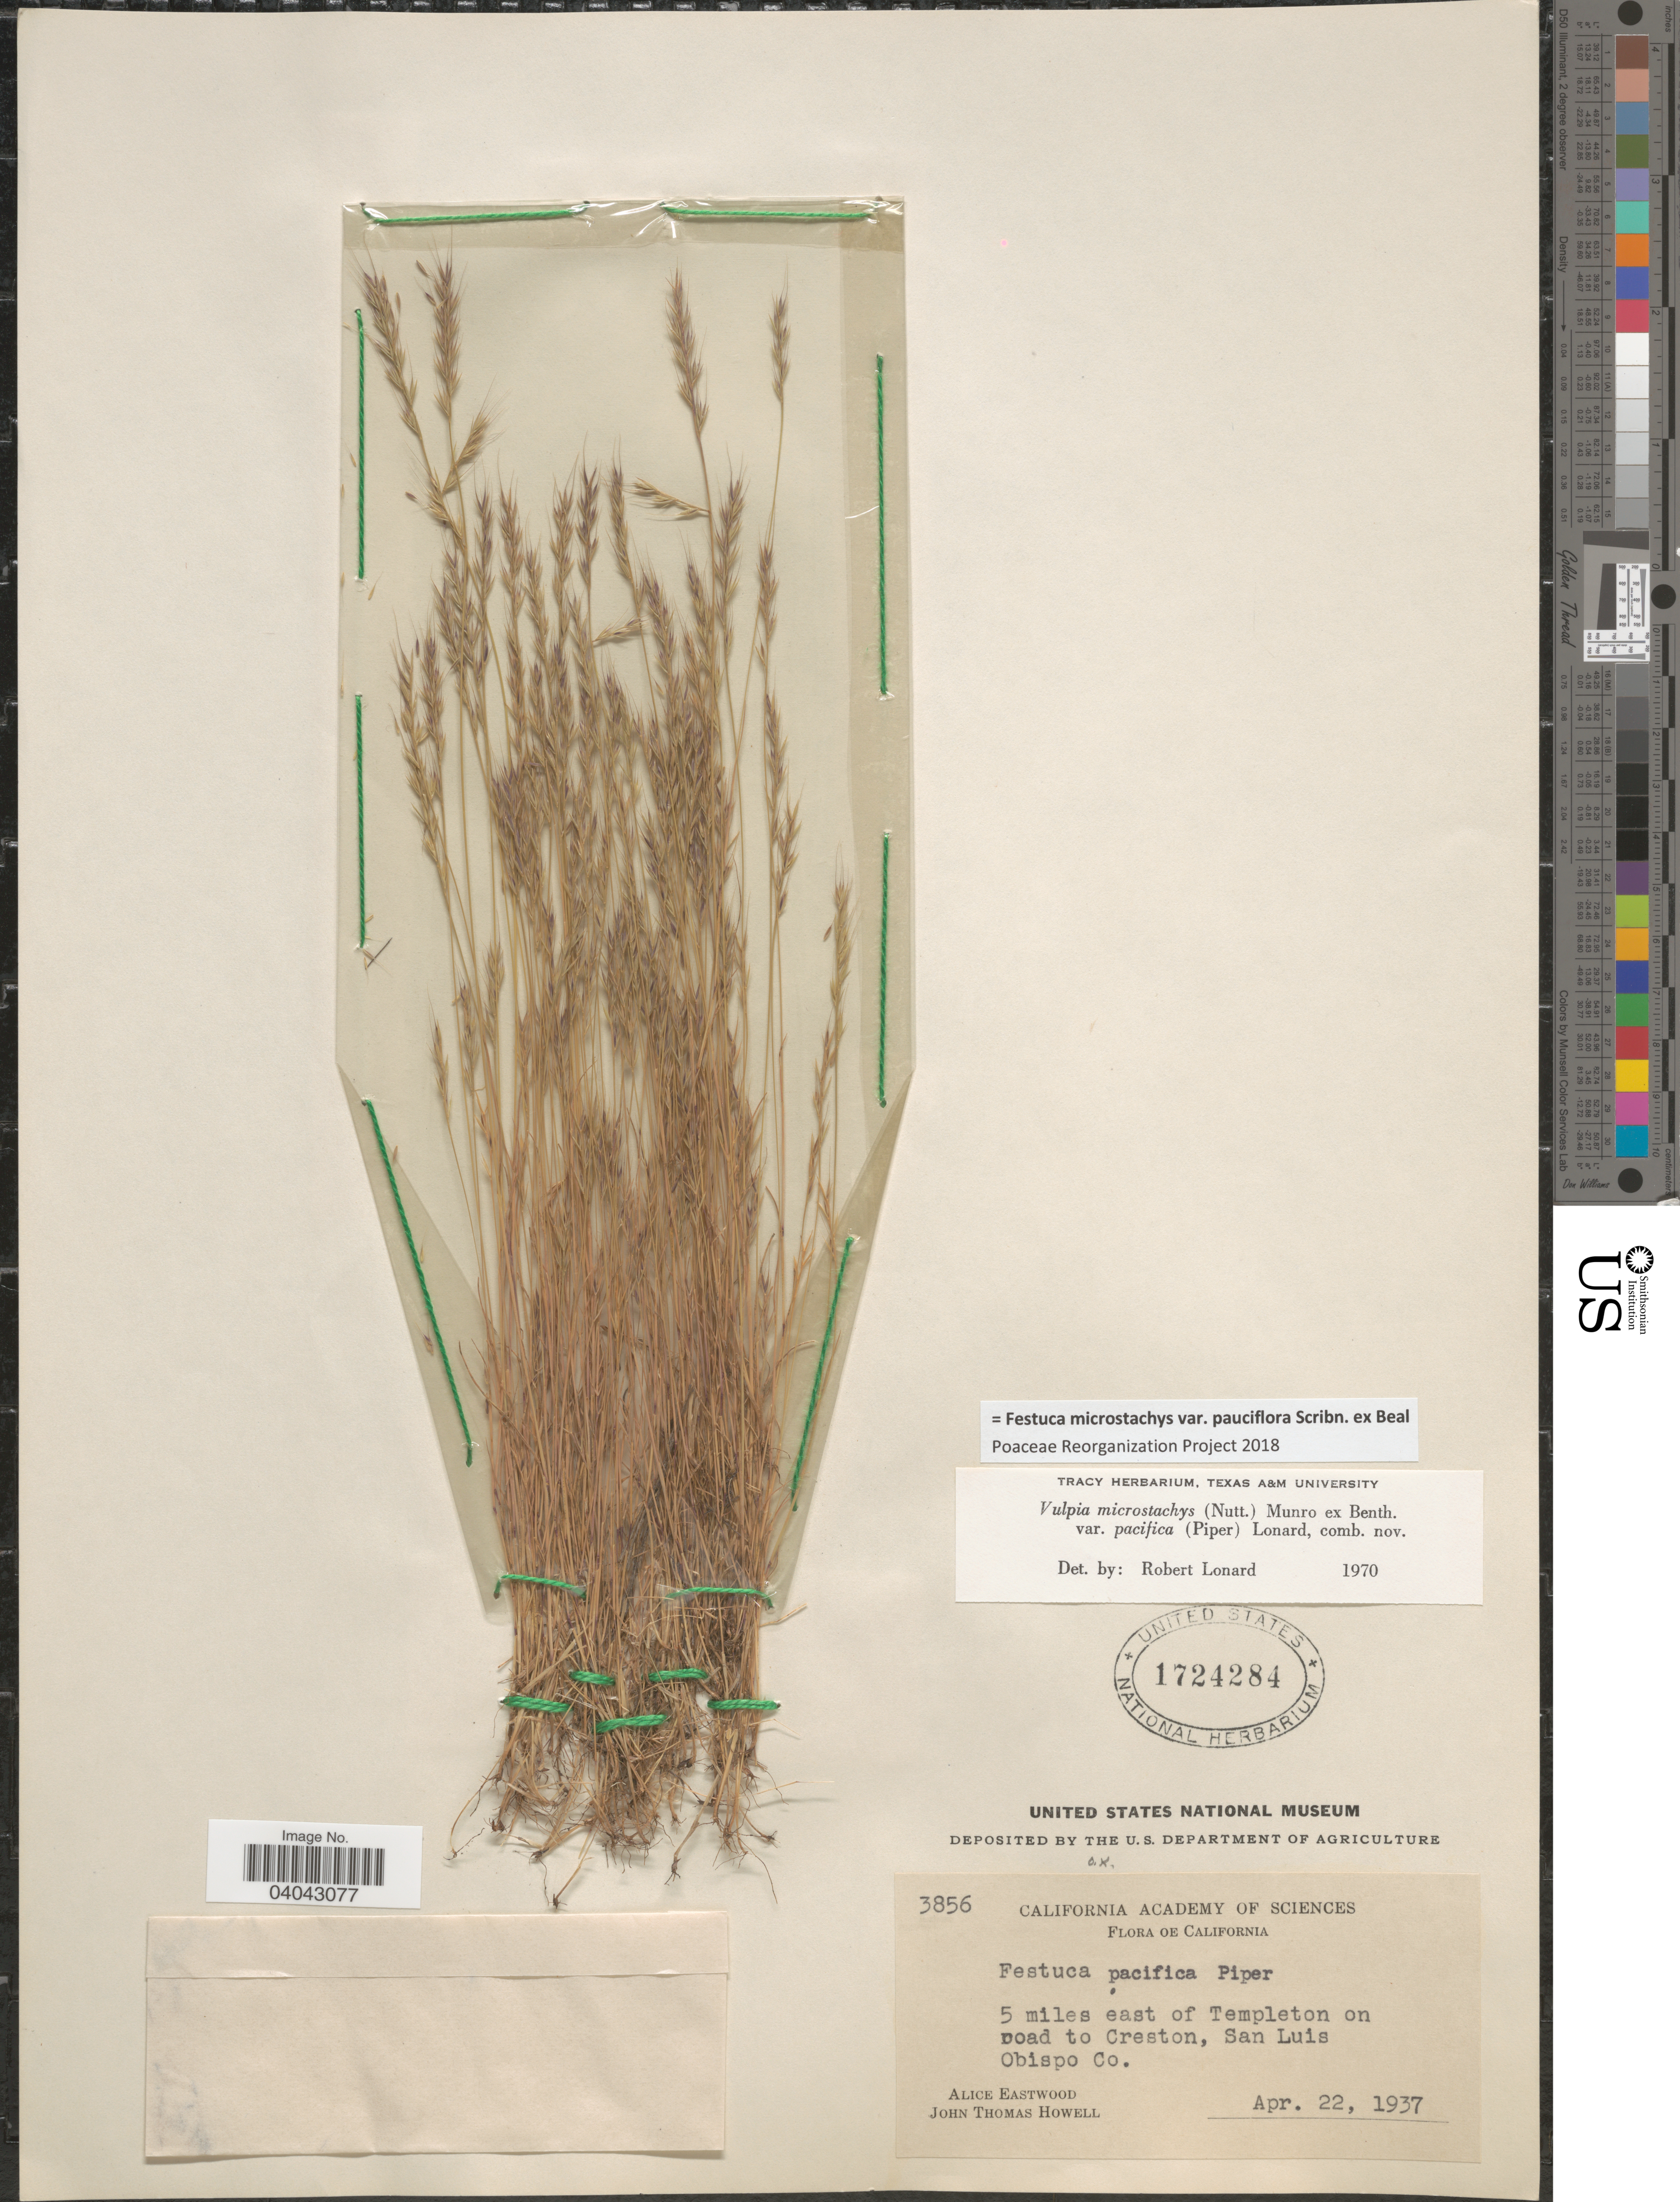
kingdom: Plantae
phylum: Tracheophyta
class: Liliopsida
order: Poales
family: Poaceae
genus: Festuca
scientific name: Festuca microstachys var. pauciflora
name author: Scribn. ex W.J. Beal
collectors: A. Eastwood & J. T. Howell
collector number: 3856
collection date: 1937-04-22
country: United States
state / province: California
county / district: San Luis Obispo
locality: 5 miles east of Templeton on road to Creston, San Luis Obispo Co.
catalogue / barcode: US 1724284